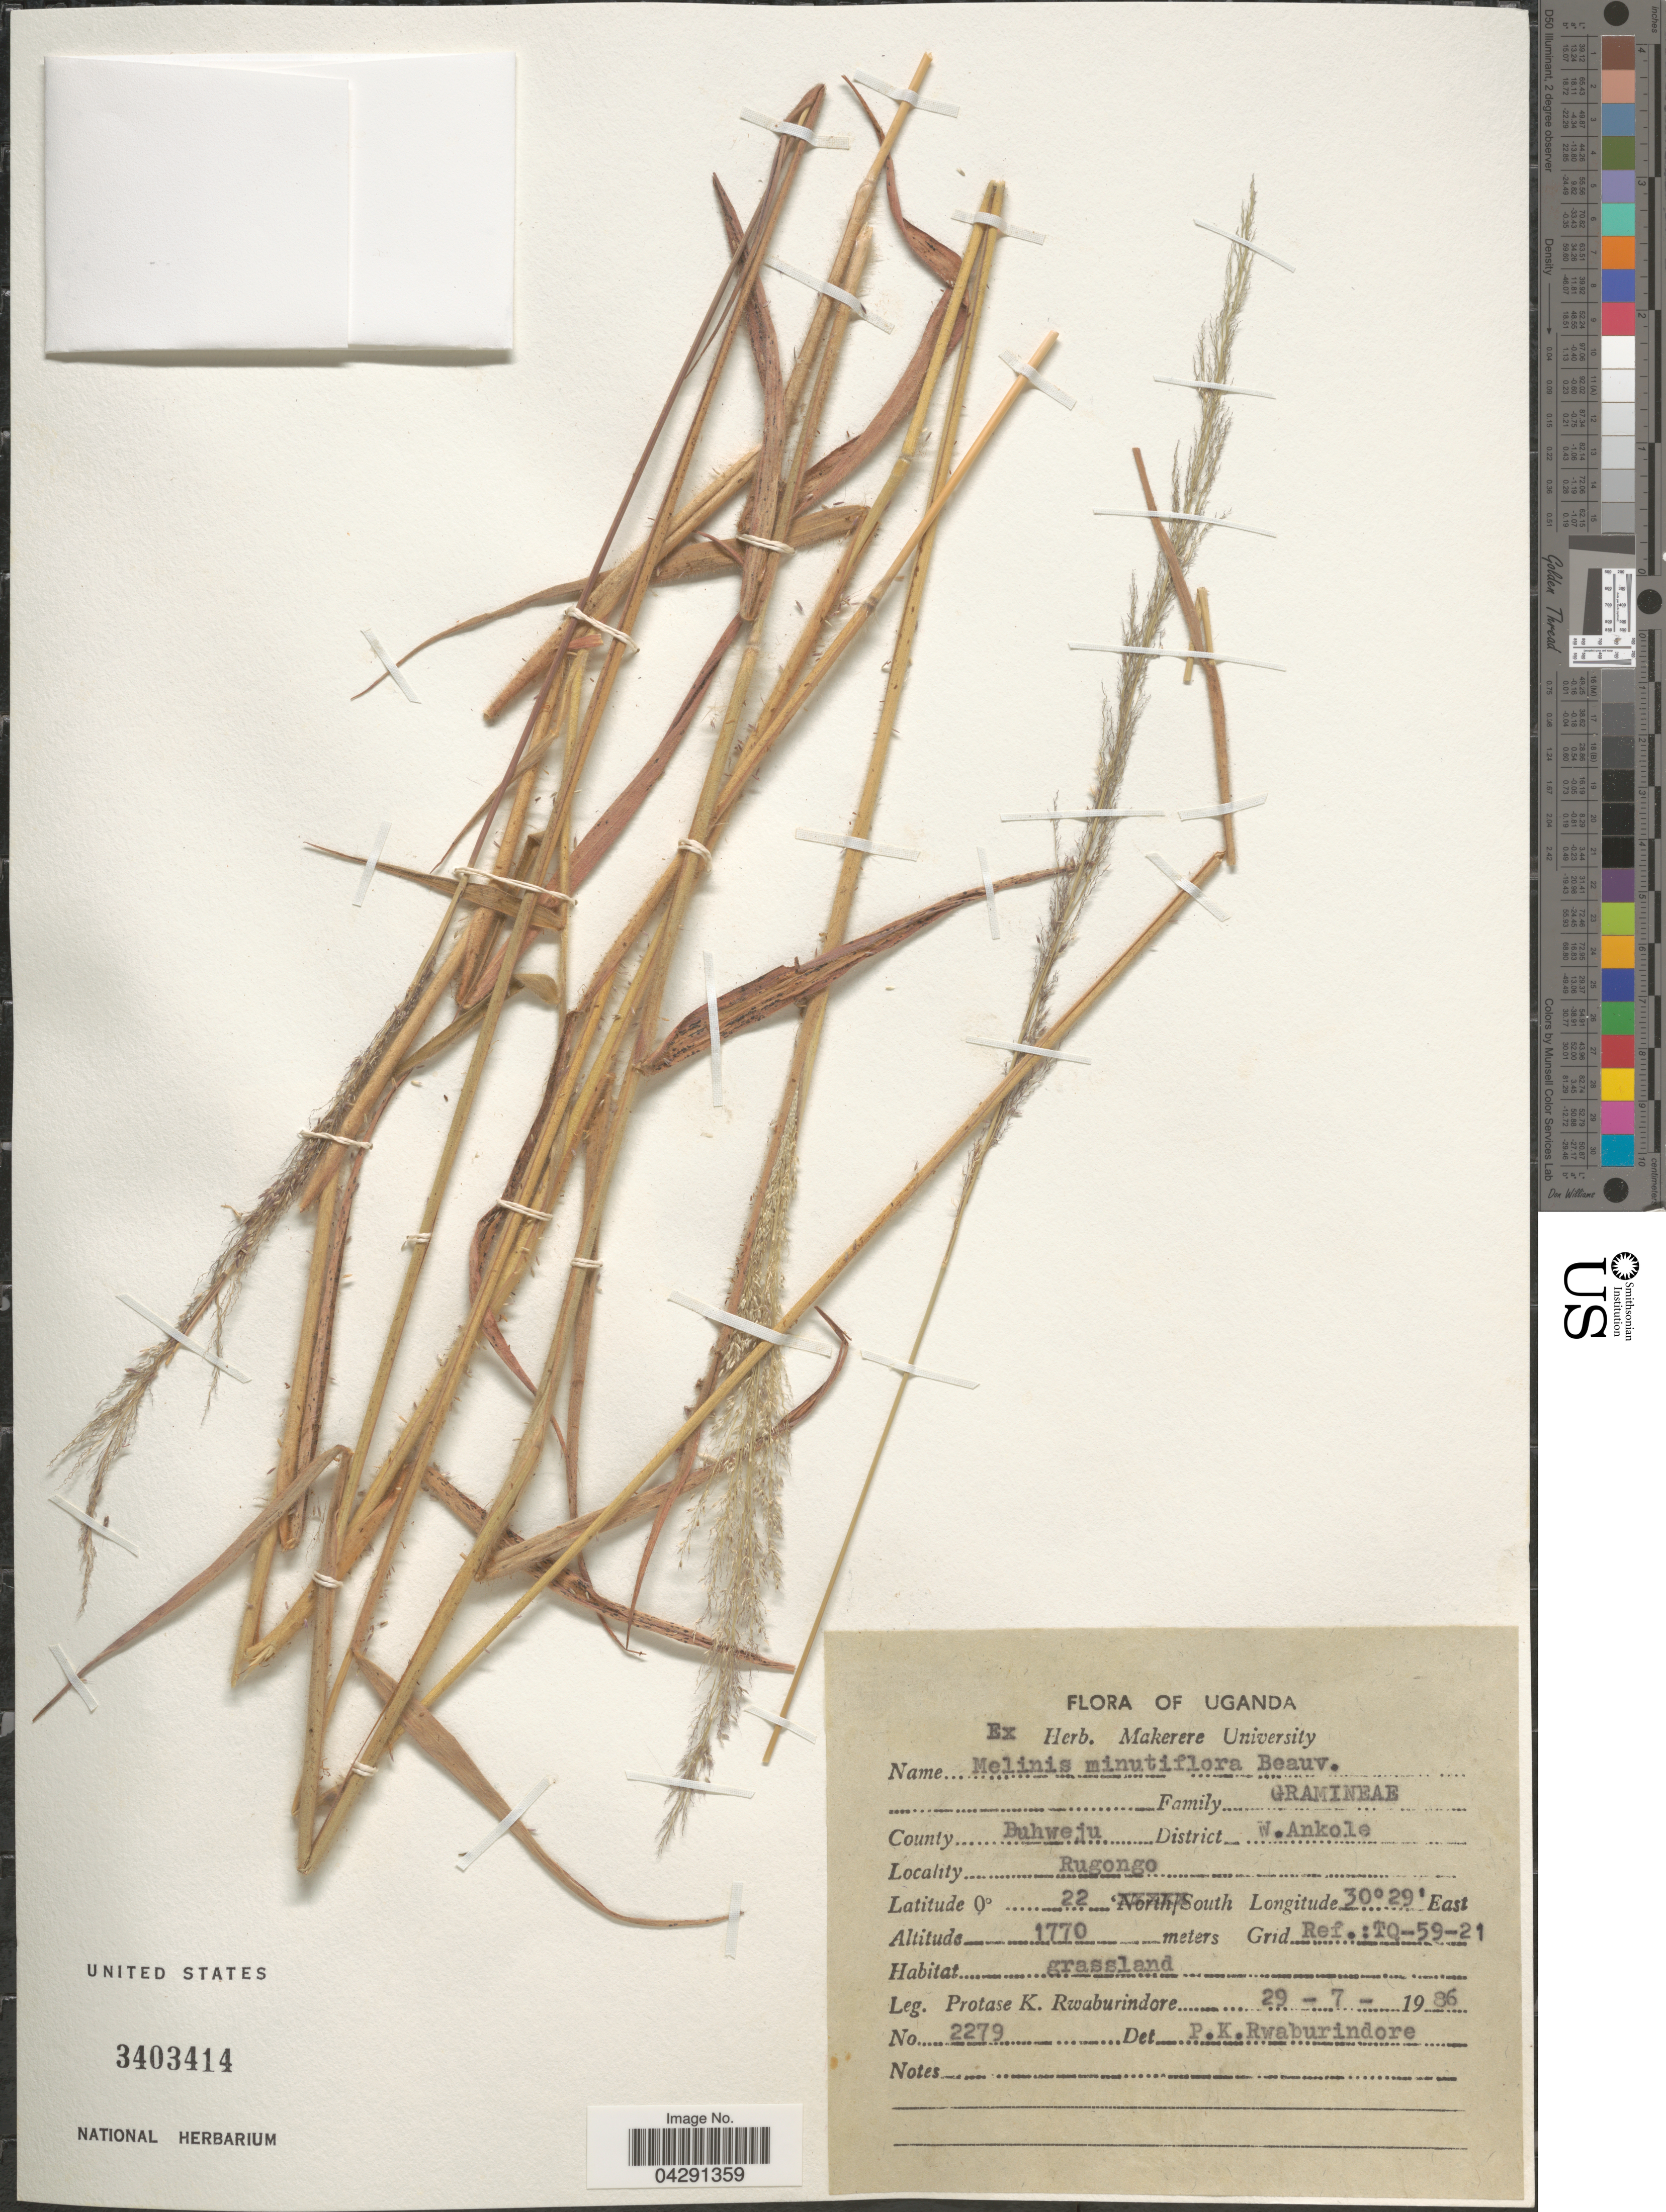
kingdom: Plantae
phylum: Tracheophyta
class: Liliopsida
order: Poales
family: Poaceae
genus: Melinis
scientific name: Melinis minutiflora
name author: P. Beauv.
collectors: P. Rwaburindore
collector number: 2279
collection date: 1986-07-29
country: Uganda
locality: County Buhweju. District W. Ankole. Rugongo. Grid Ref.: TQ-59-21.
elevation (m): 1770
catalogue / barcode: US 3403414